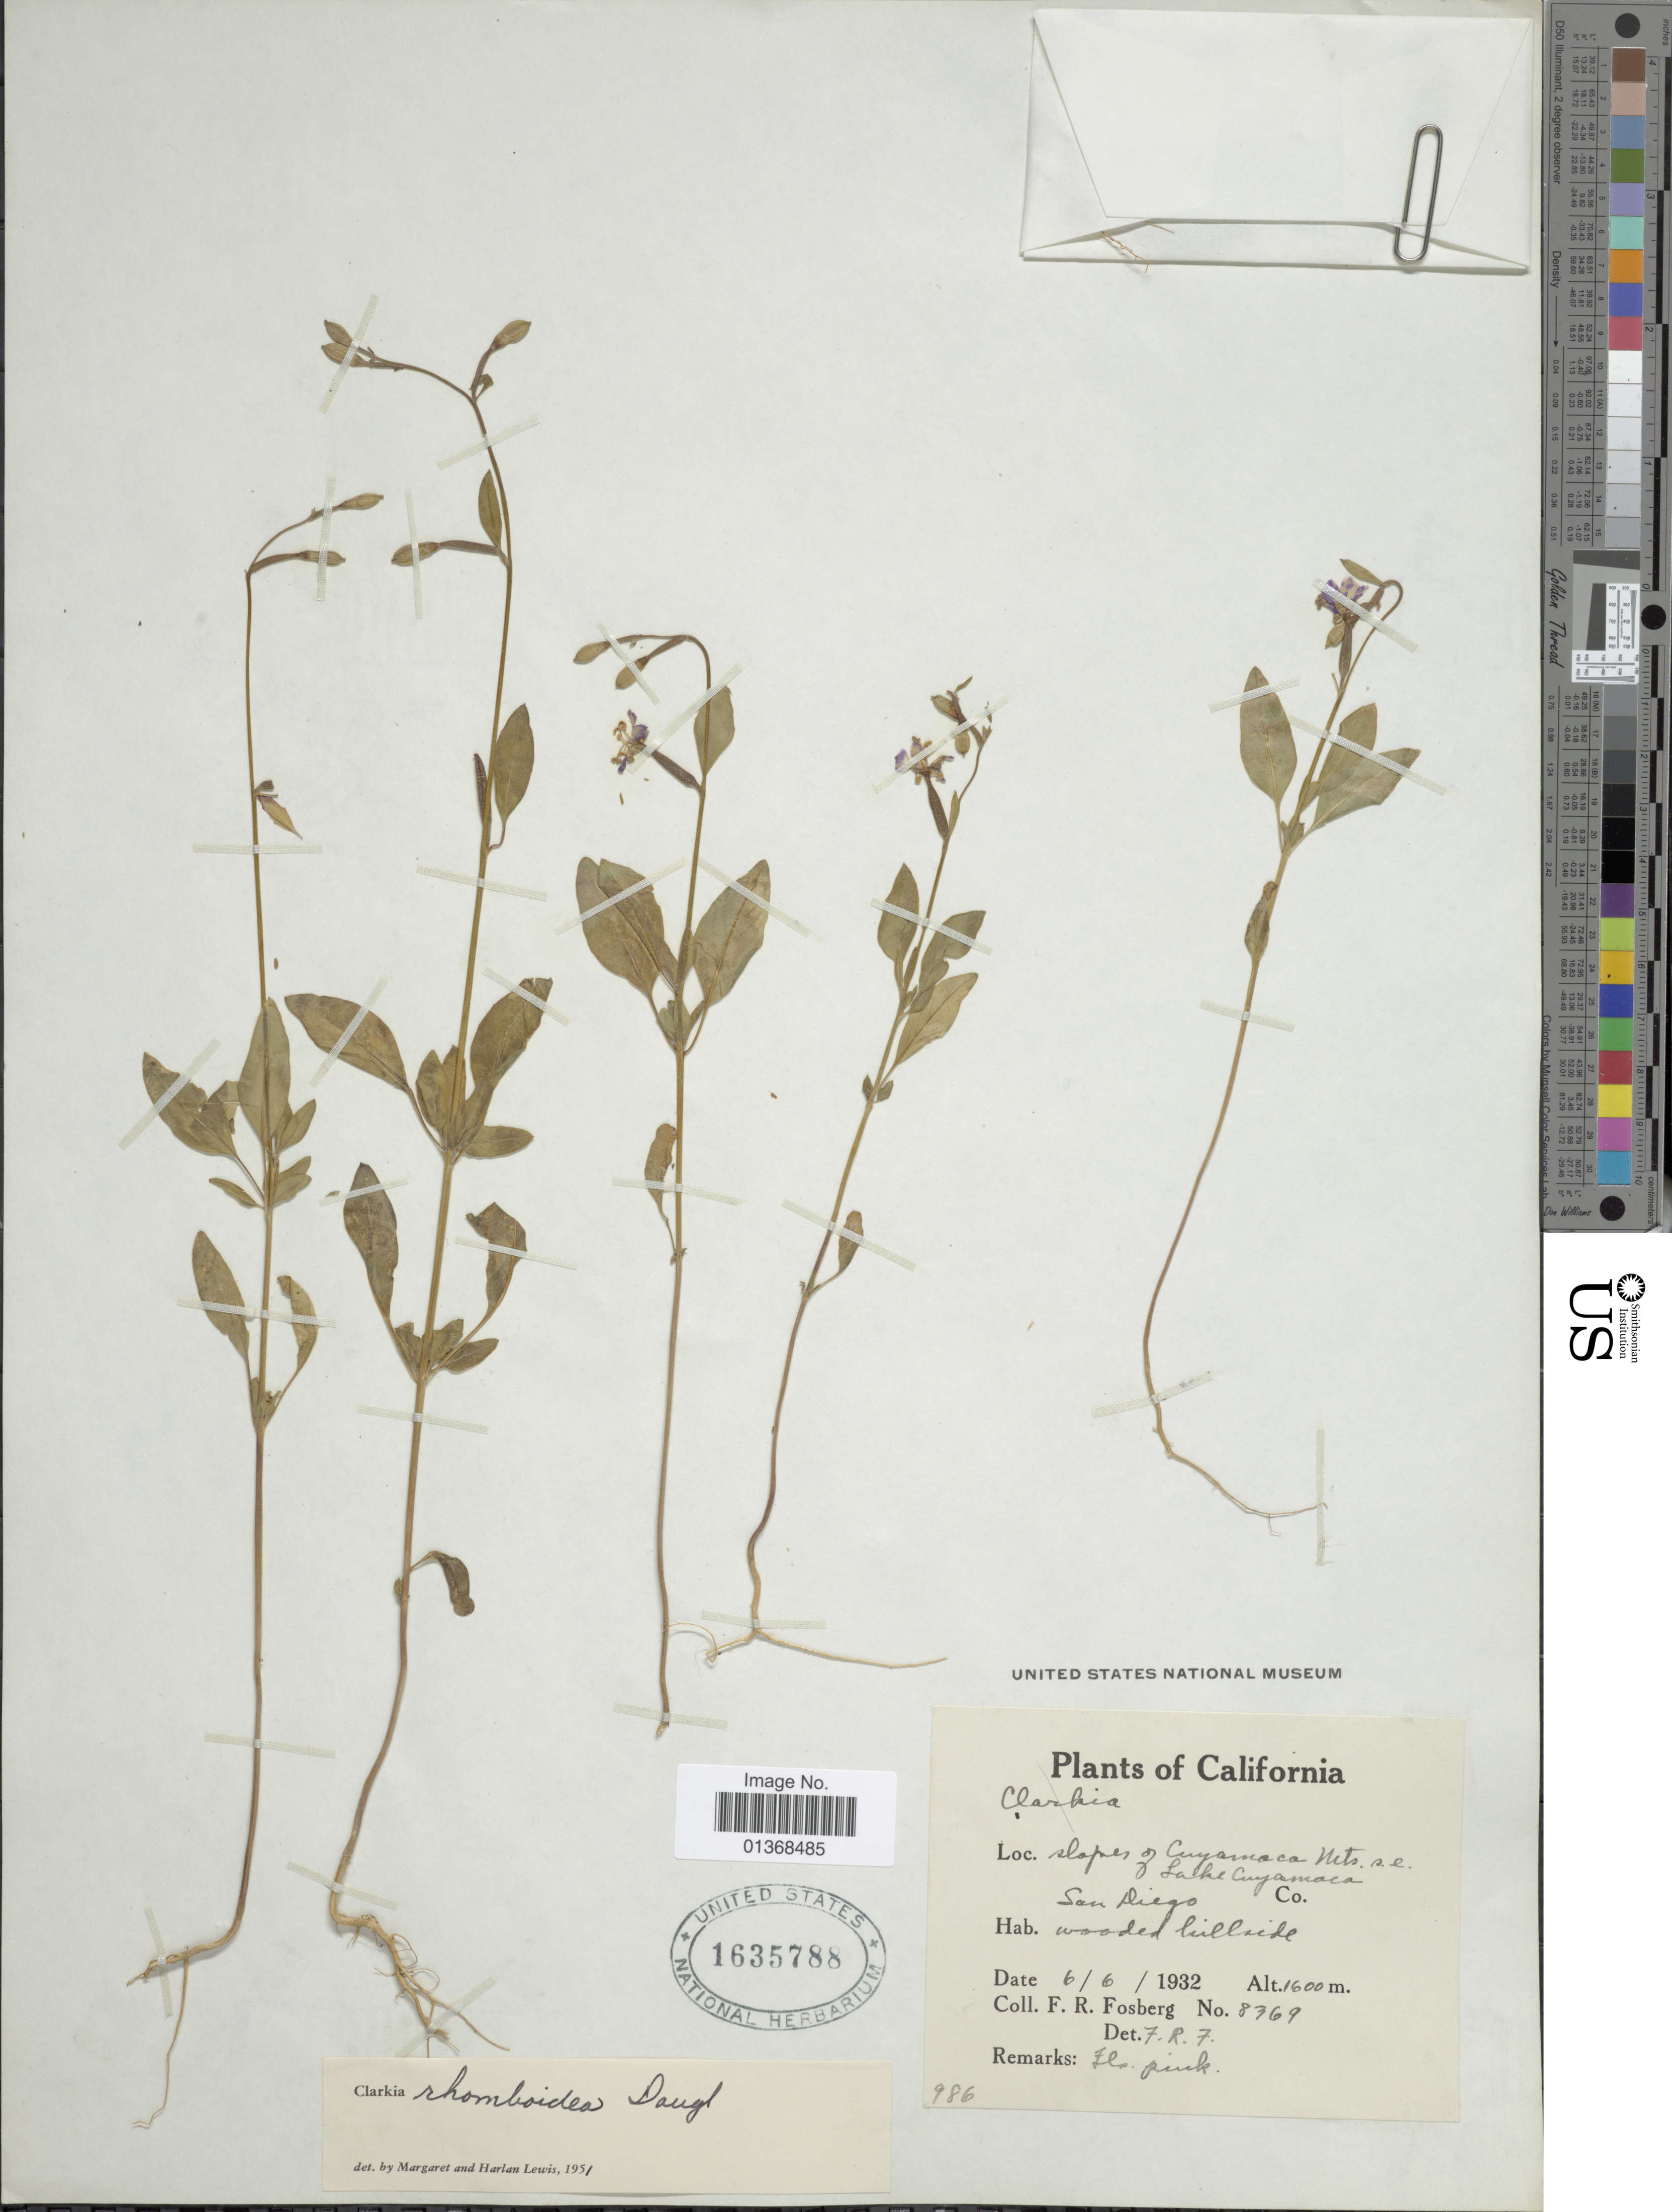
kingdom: Plantae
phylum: Tracheophyta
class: Magnoliopsida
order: Myrtales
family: Onagraceae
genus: Clarkia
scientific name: Clarkia rhomboidea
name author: Douglas ex Hook.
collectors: F. R. Fosberg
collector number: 8369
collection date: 1932-06-06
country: United States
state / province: California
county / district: San Diego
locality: Slopes of Cuyamaca Mts, s.e. Lake Cuyamaca, San Diego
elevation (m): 1600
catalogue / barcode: US 1635788